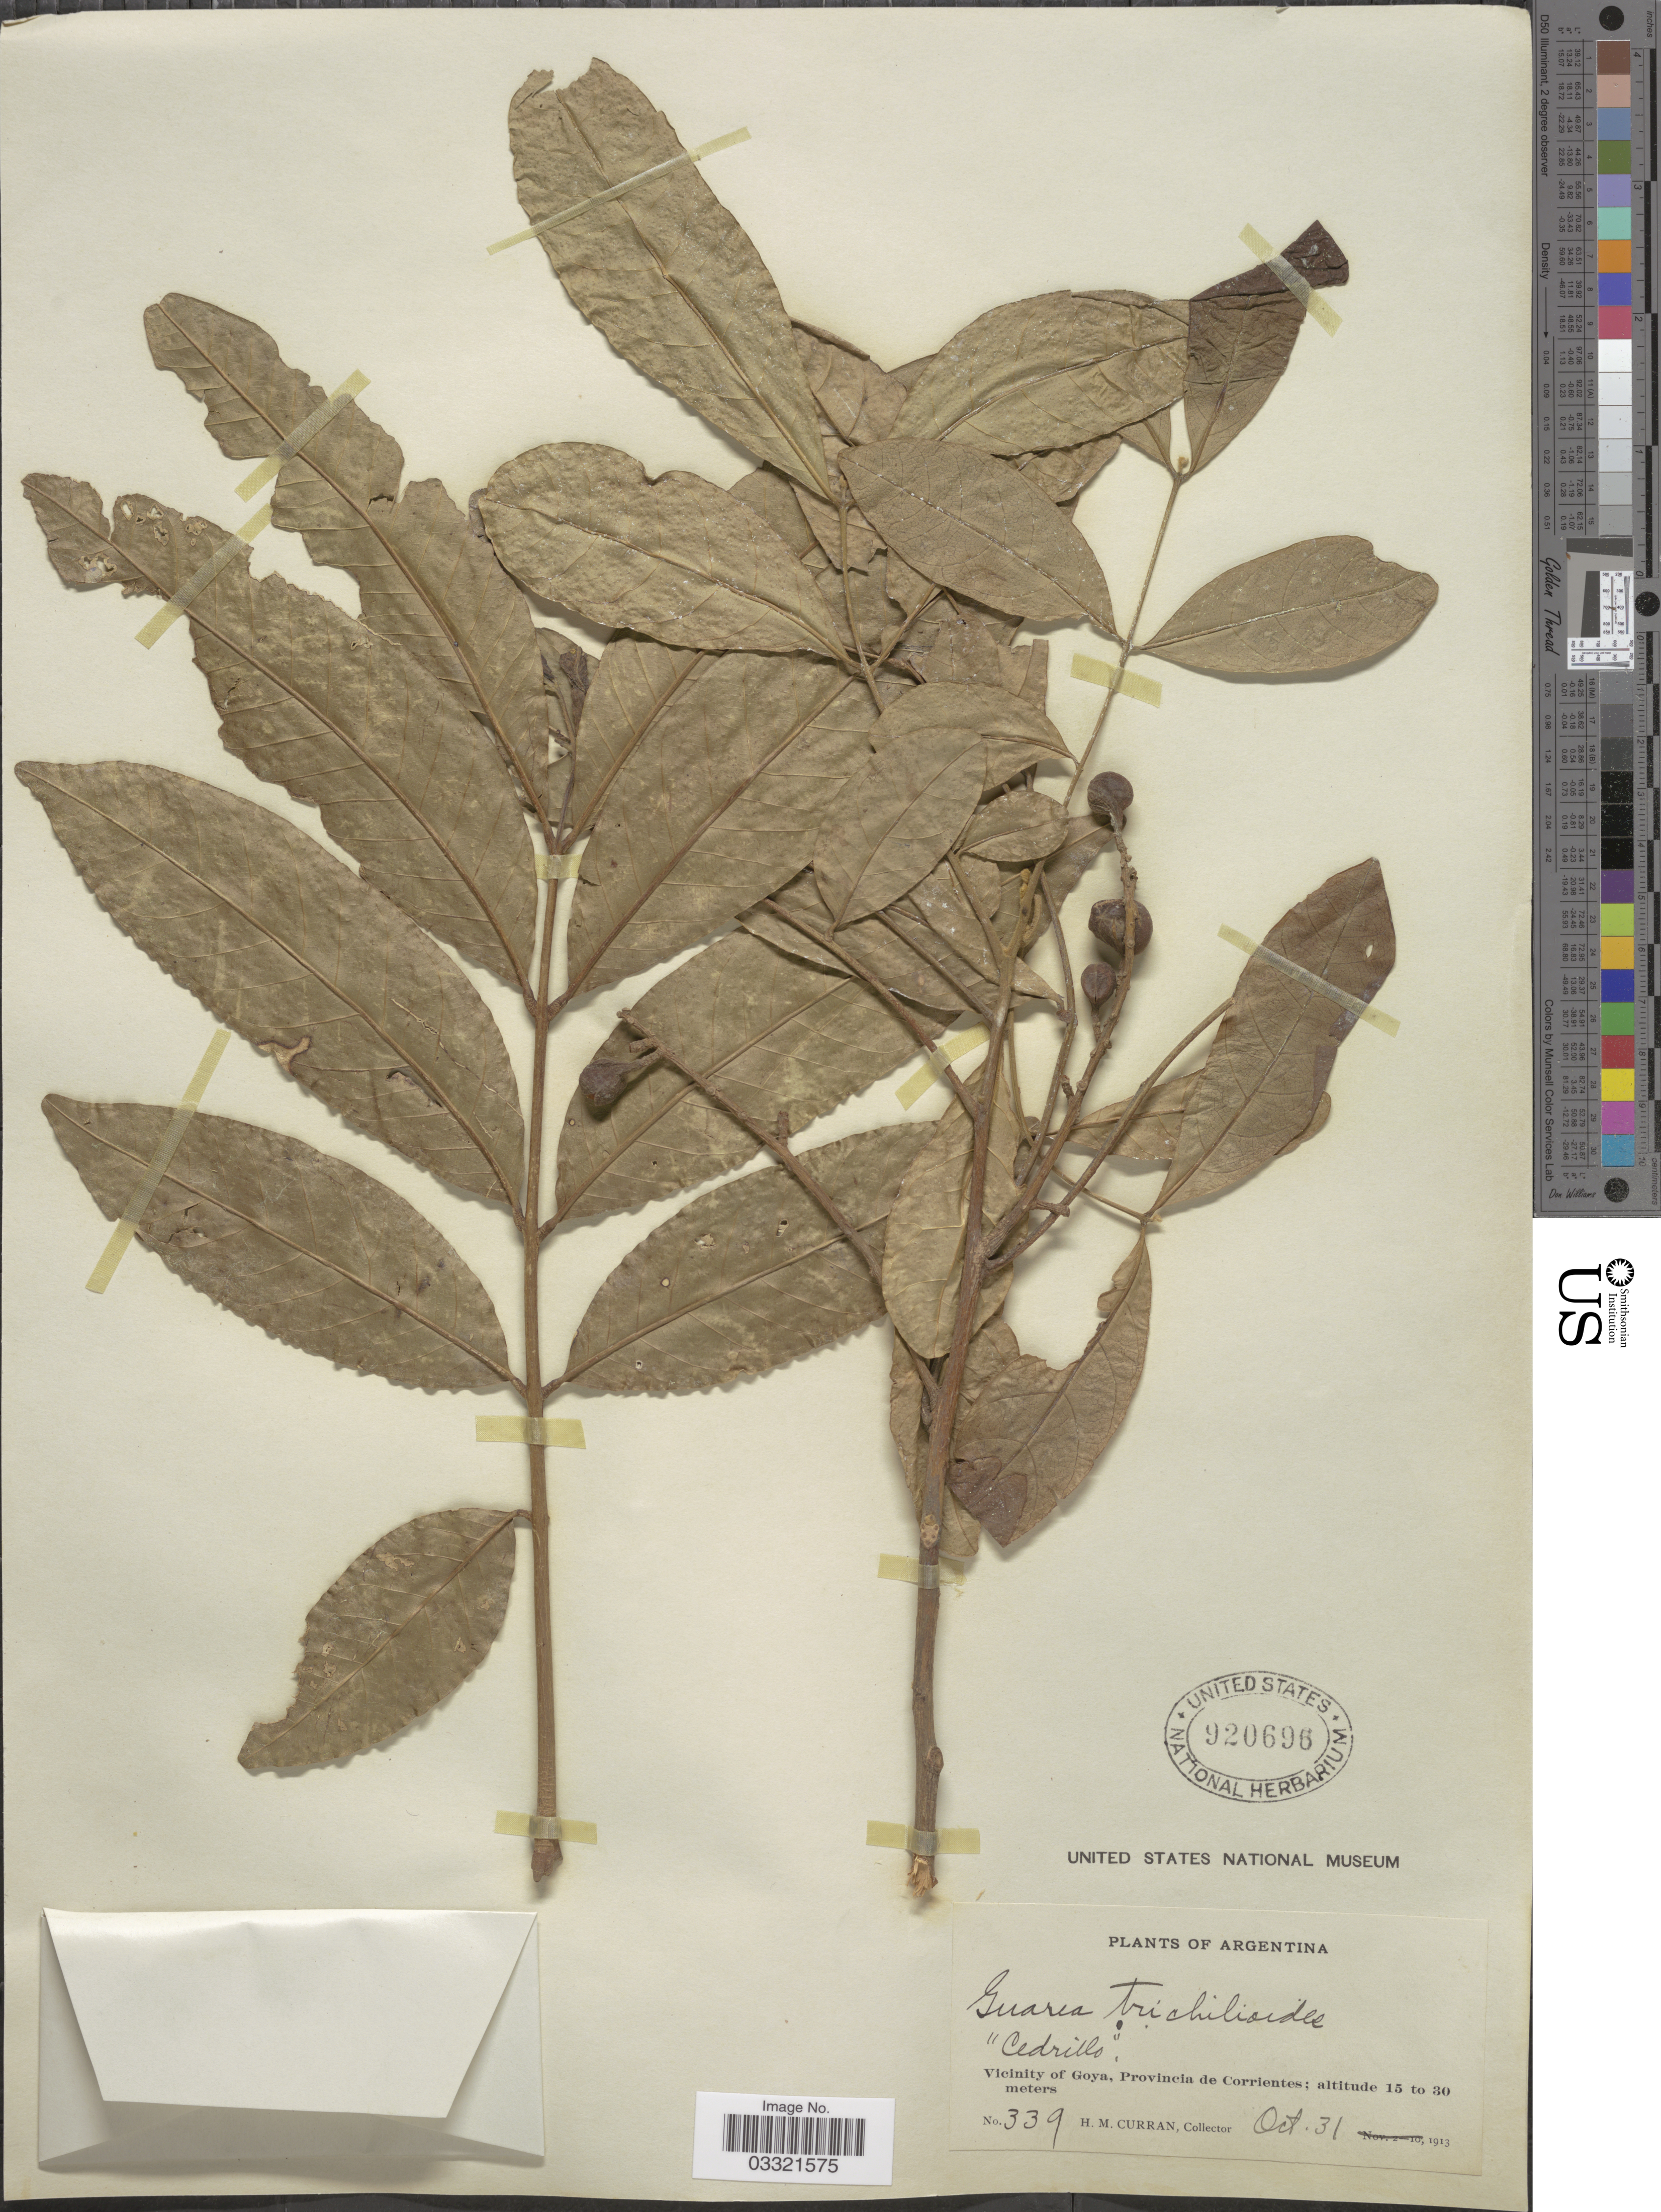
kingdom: Plantae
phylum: Tracheophyta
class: Magnoliopsida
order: Sapindales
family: Meliaceae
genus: Guarea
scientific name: Guarea guidonia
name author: (L.) Sleumer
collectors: H. M. Curran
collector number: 339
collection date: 1913-10-31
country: Argentina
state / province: Corrientes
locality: Vicinity of Goya.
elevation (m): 15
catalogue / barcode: US 920696